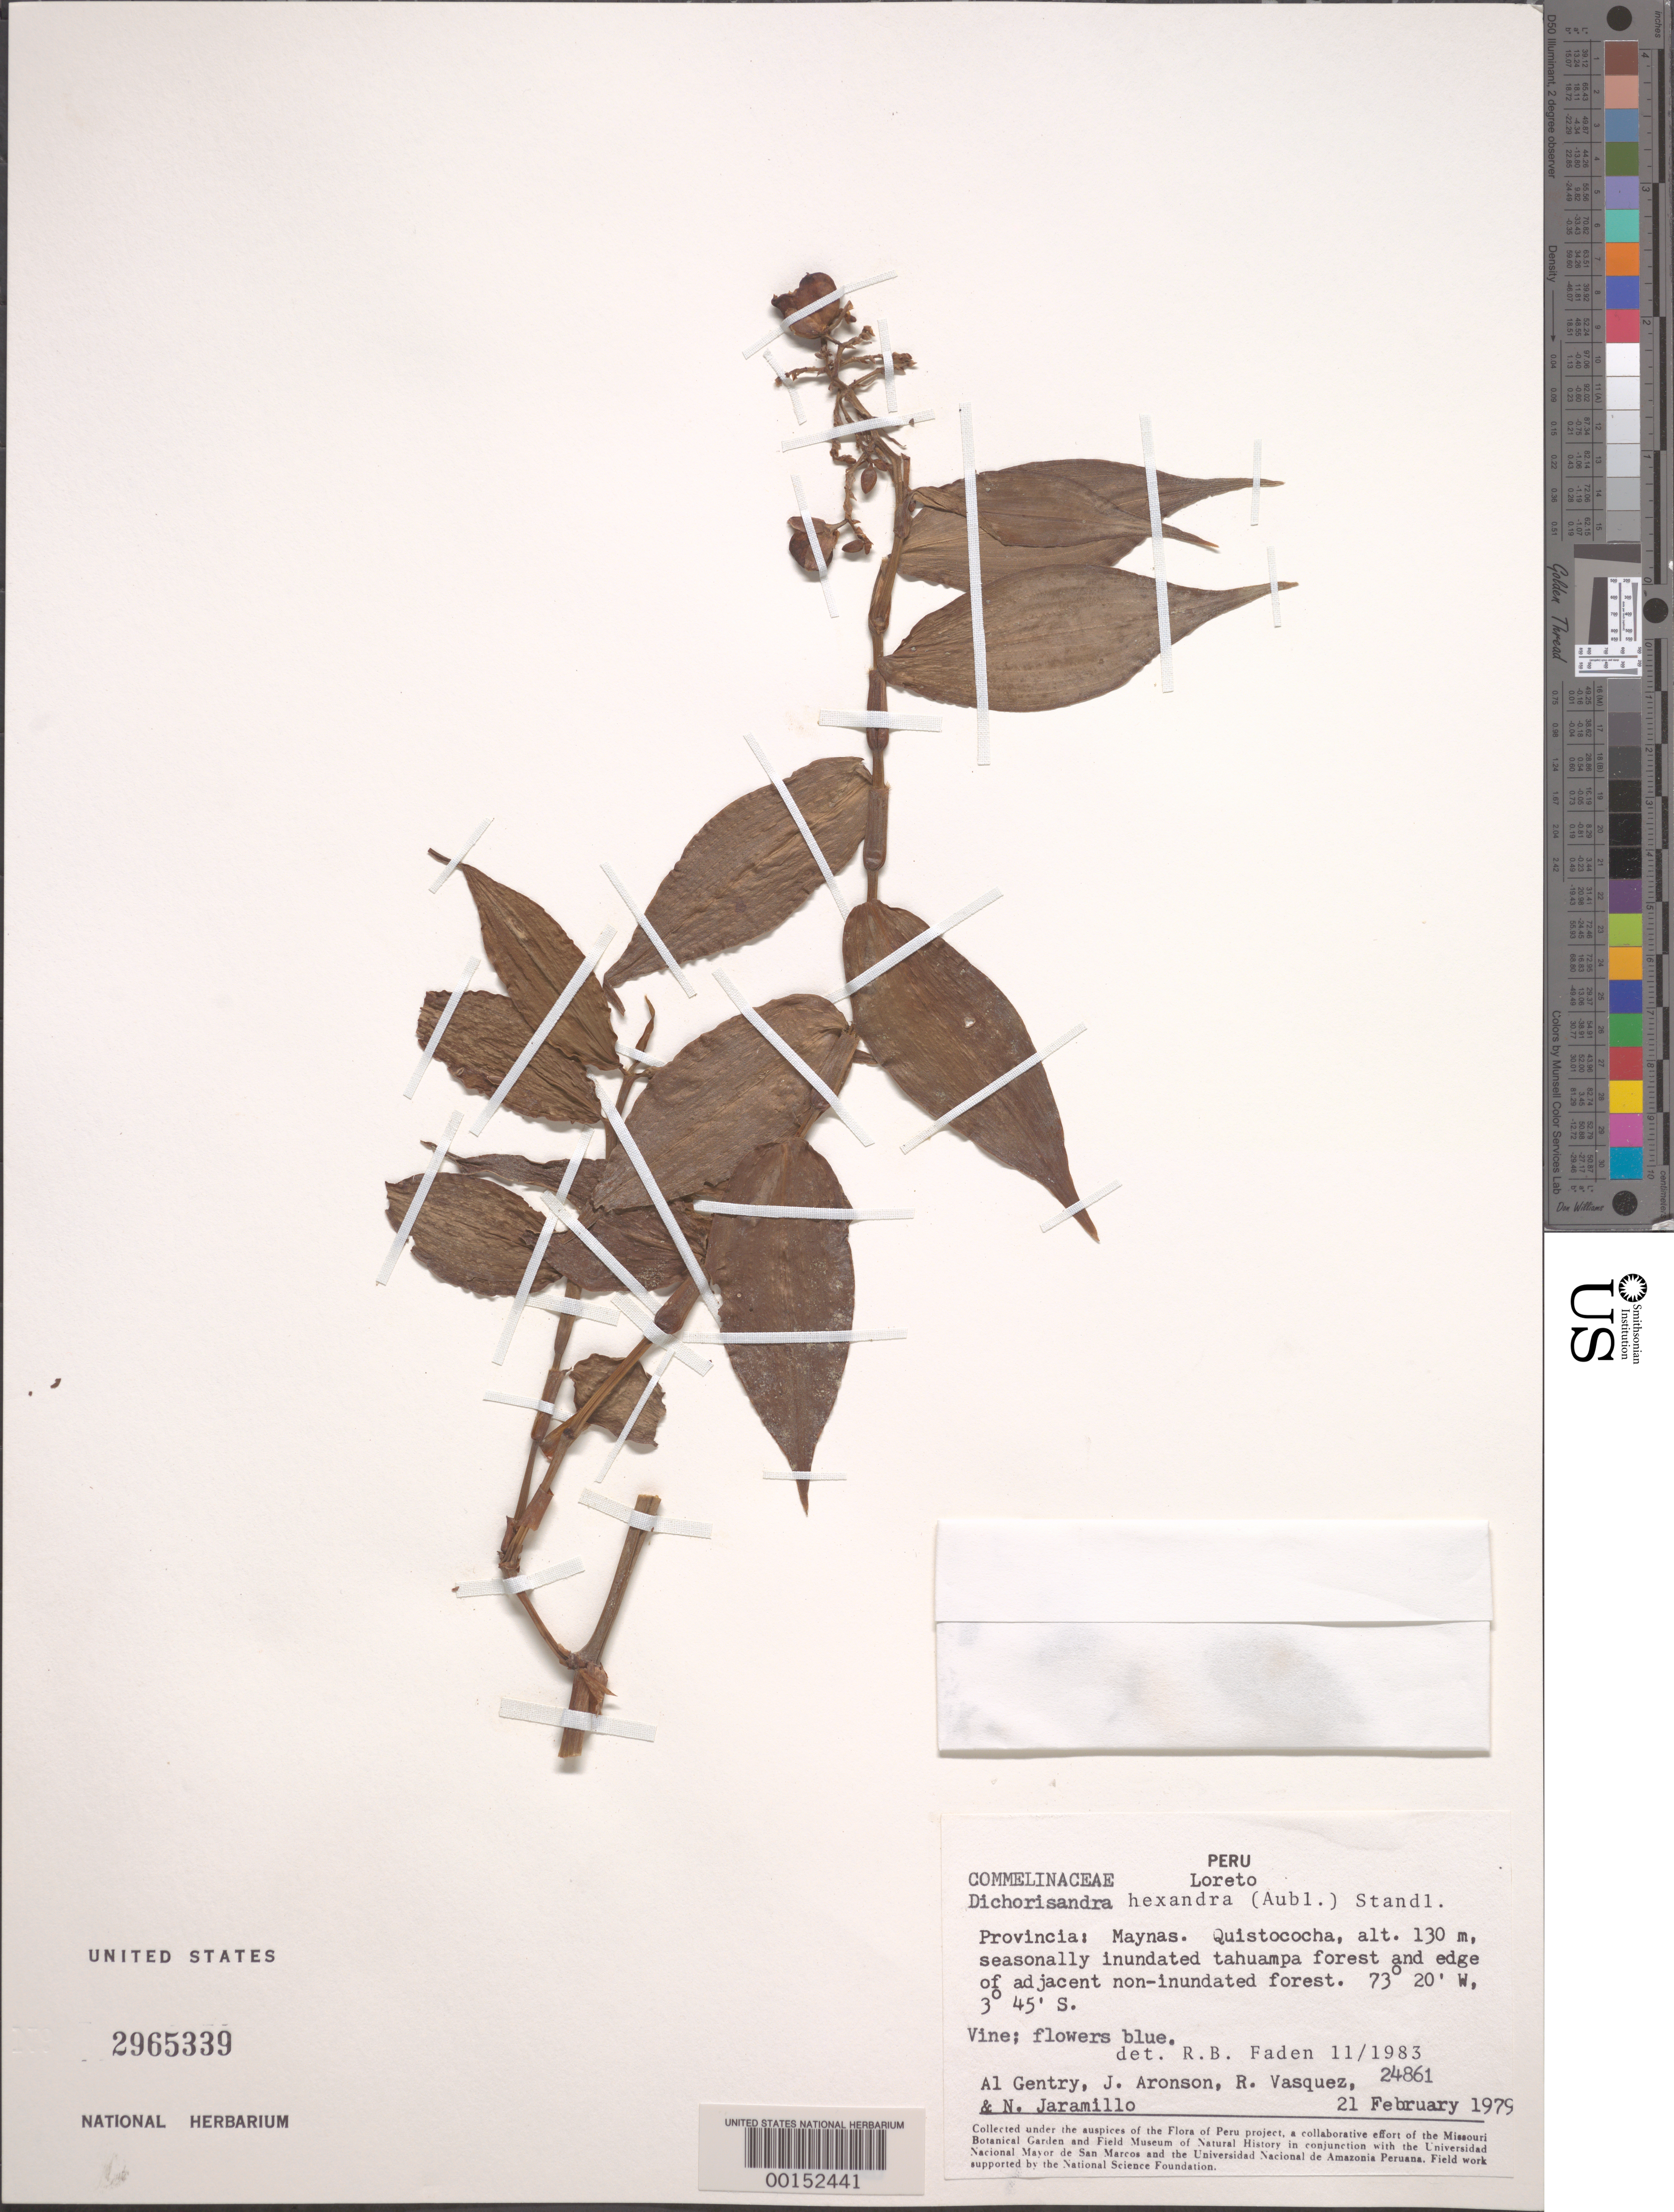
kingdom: Plantae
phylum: Tracheophyta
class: Liliopsida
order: Commelinales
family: Commelinaceae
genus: Dichorisandra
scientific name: Dichorisandra hexandra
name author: (Aubl.) Standl.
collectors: A. H. Gentry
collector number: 24861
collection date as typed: Nov 1983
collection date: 1983-11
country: Peru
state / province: Loreto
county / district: Maynas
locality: Quistococha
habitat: Seasonally inundated forest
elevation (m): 130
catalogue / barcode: US 2965339